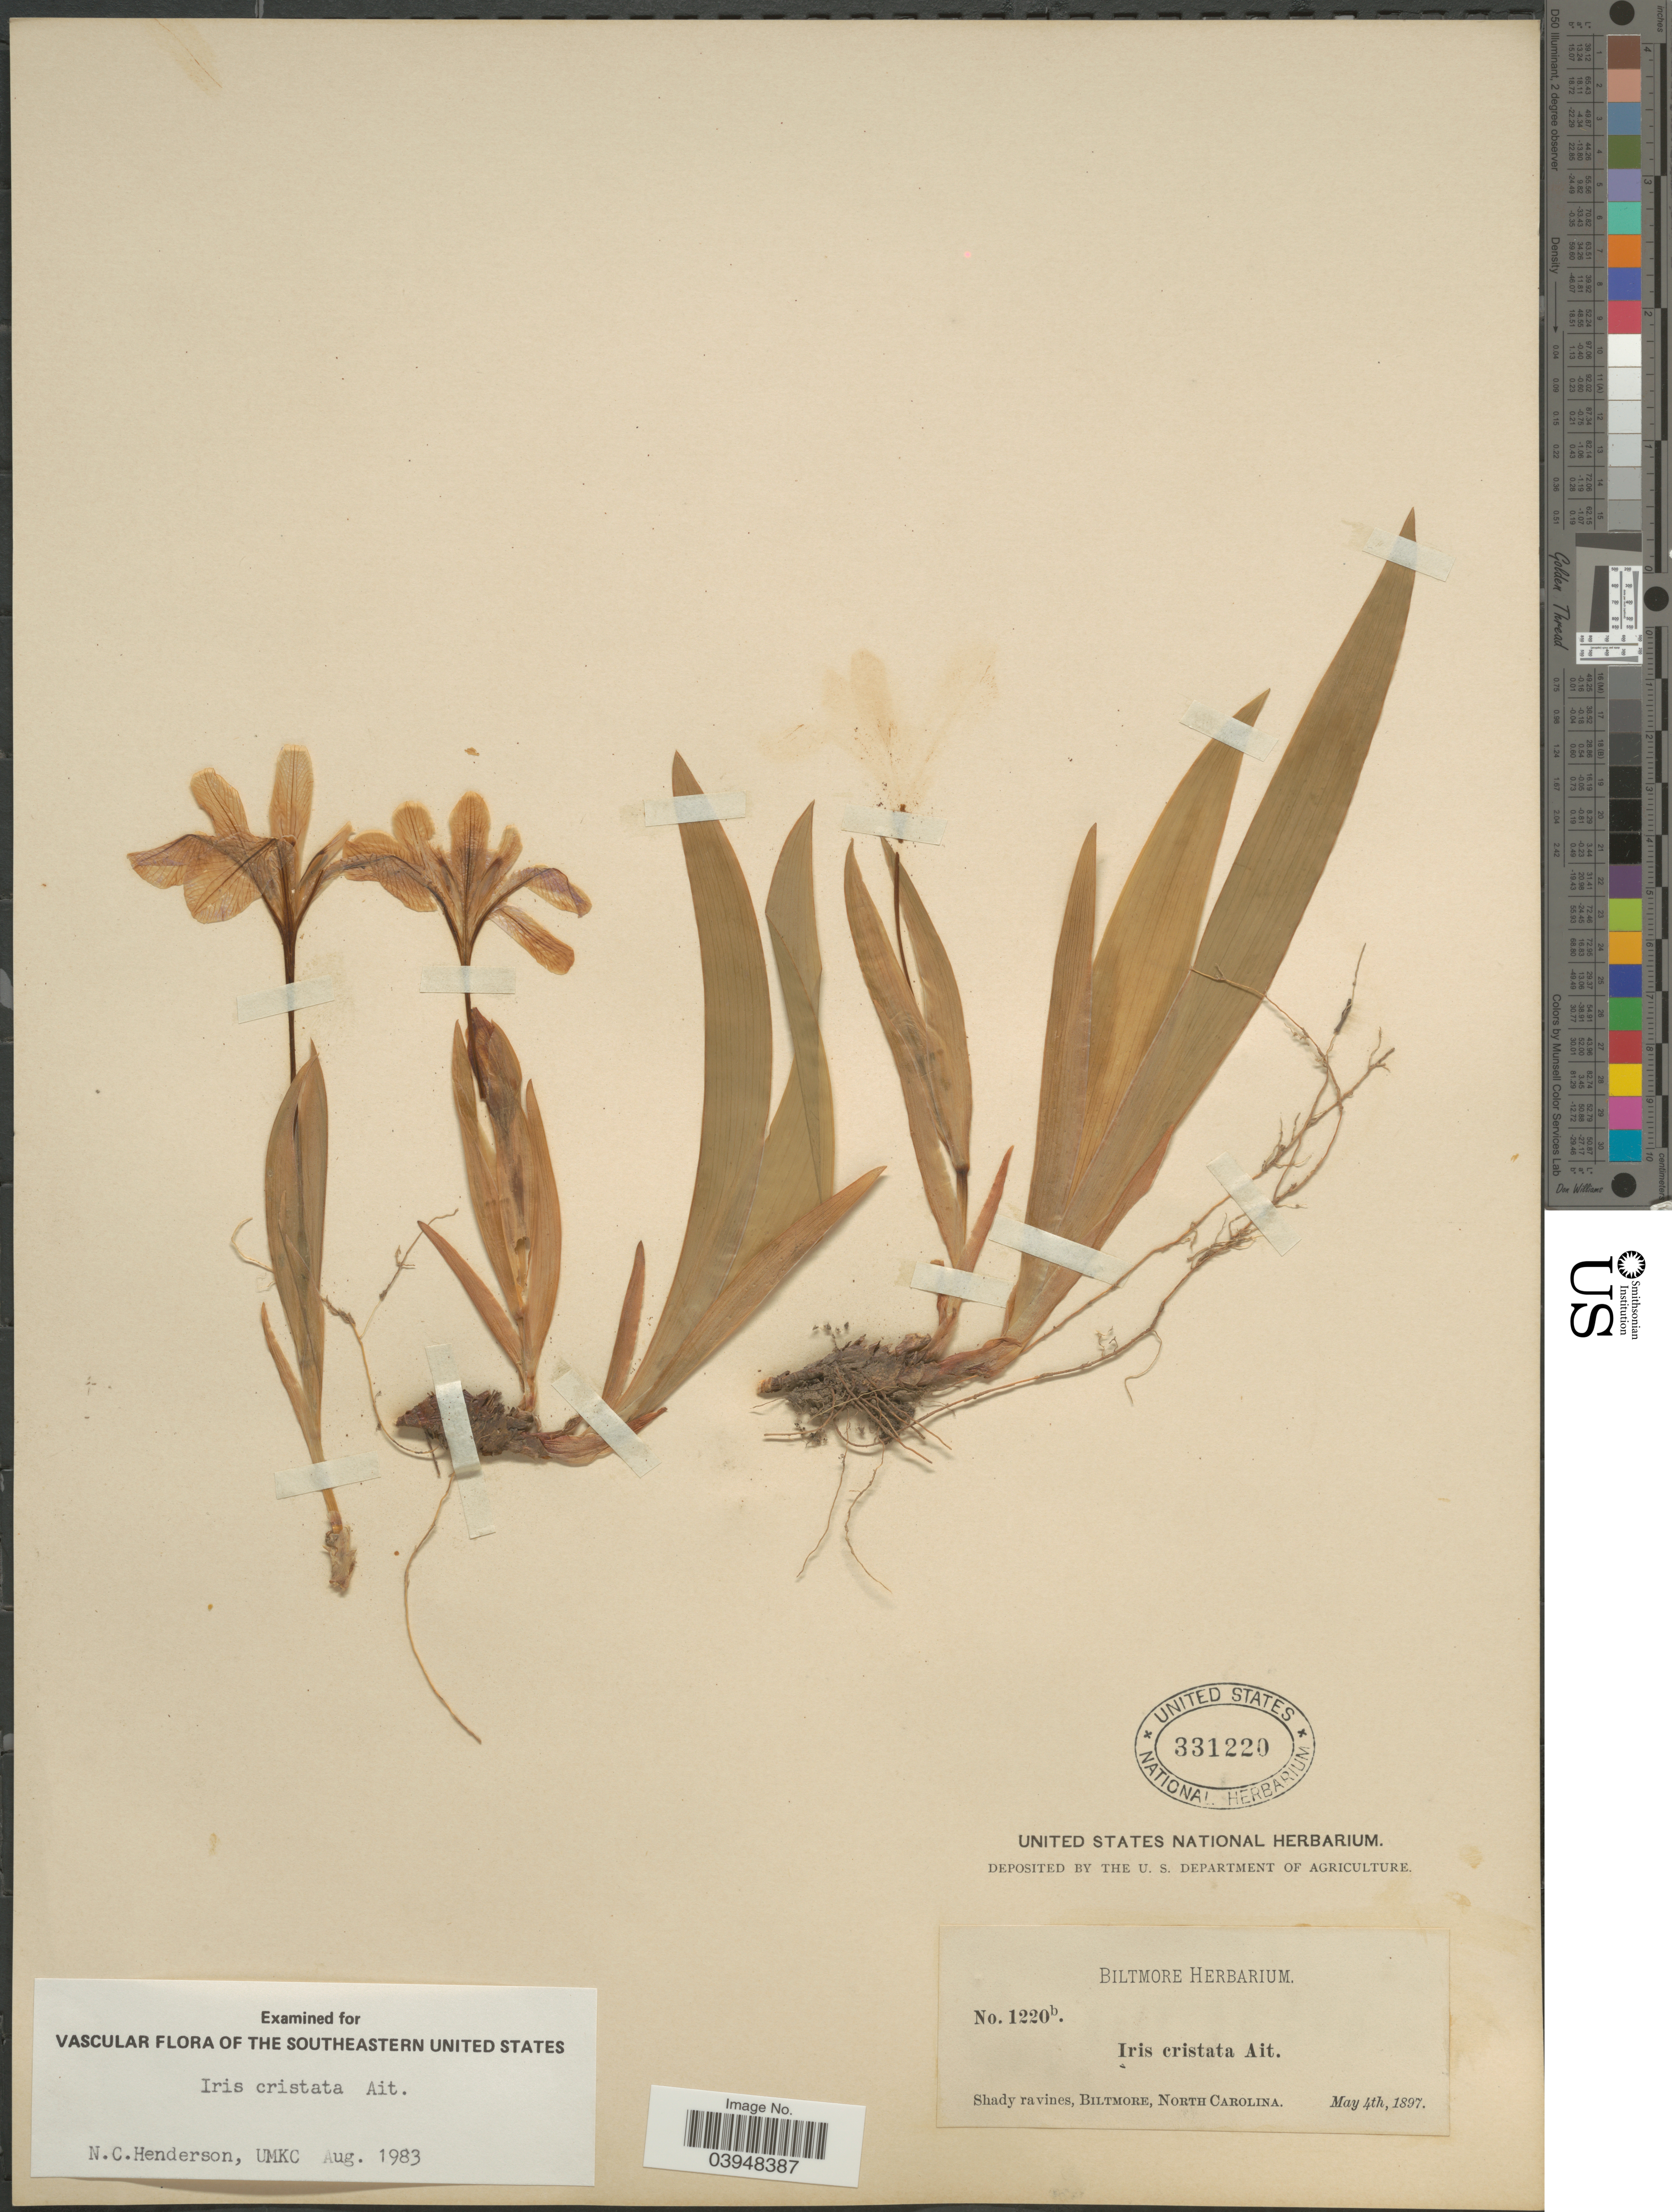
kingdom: Plantae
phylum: Tracheophyta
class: Liliopsida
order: Asparagales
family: Iridaceae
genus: Iris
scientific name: Iris cristata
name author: Aiton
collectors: ex herb. Biltmore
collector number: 1220b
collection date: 1897-05-04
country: United States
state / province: North Carolina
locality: Shady ravines, Biltmore.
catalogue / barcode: US 331220